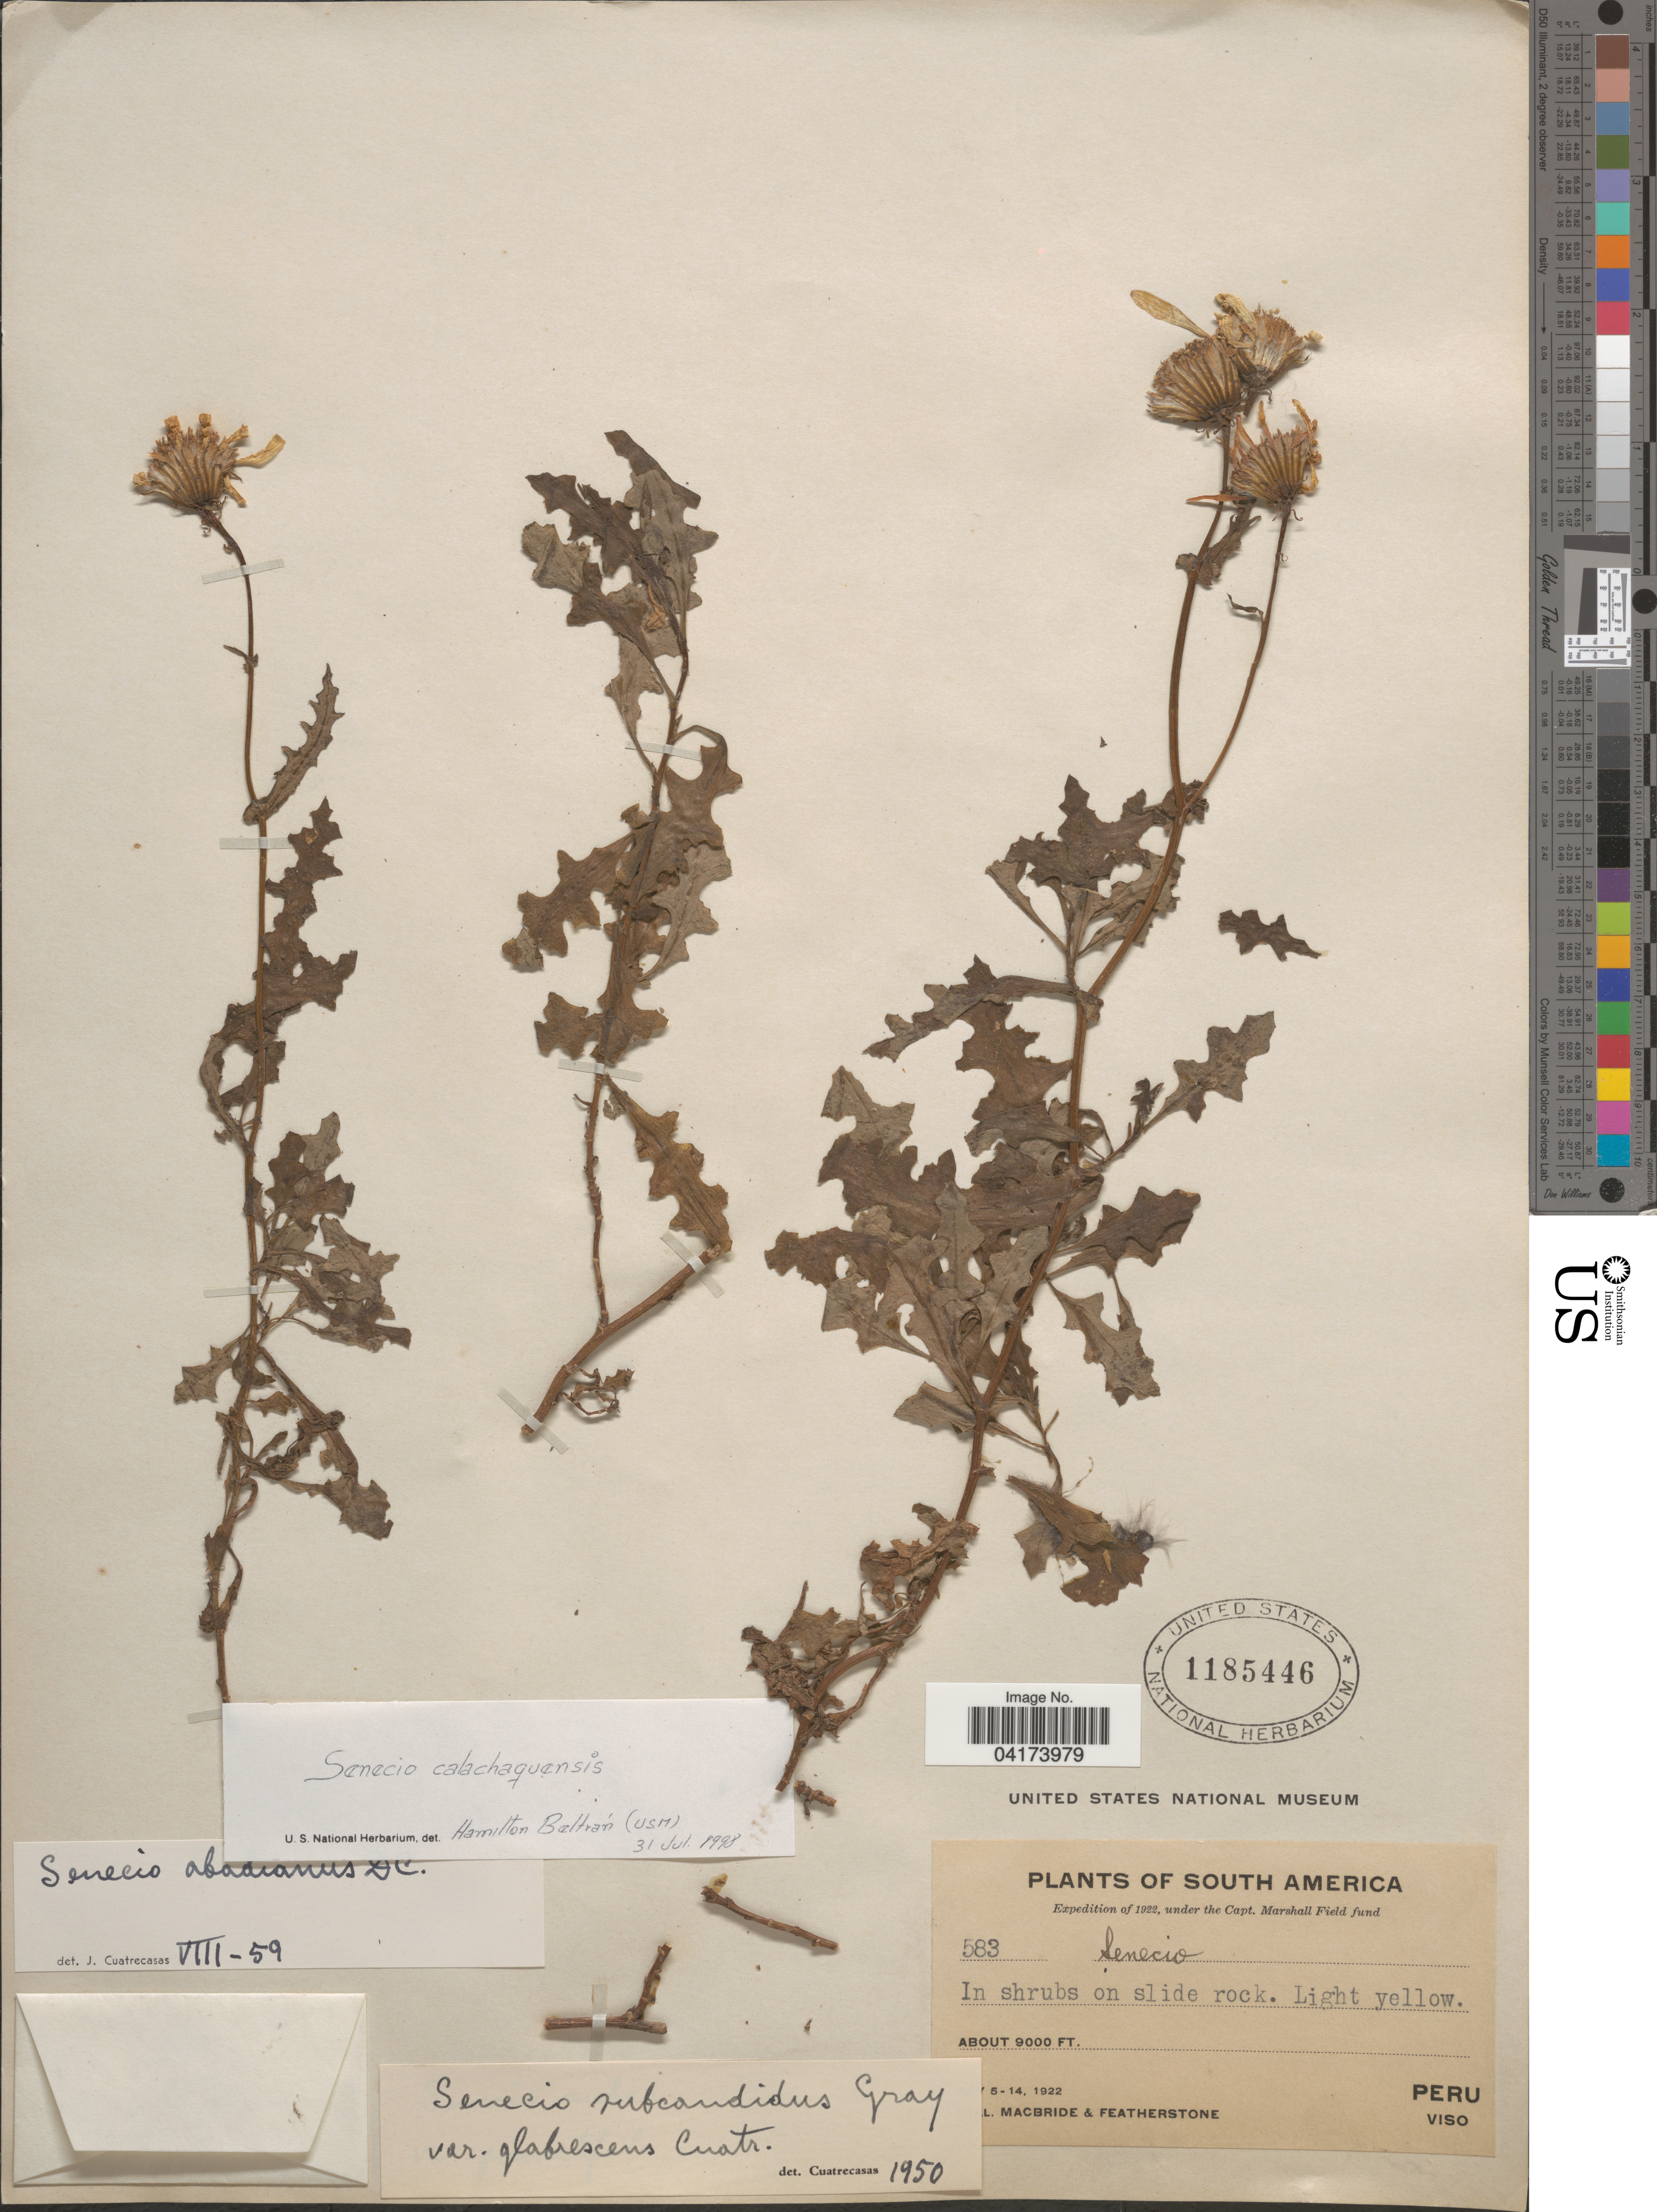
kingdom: Plantae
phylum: Tracheophyta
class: Magnoliopsida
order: Asterales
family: Asteraceae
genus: Senecio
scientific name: Senecio calachaquensis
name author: Cabrera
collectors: Macbride, -- & -. Featherstone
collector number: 583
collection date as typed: ! 5 - 14, 1922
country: Peru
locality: Expedition of 1922. Viso.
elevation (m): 2743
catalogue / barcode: US 1185446